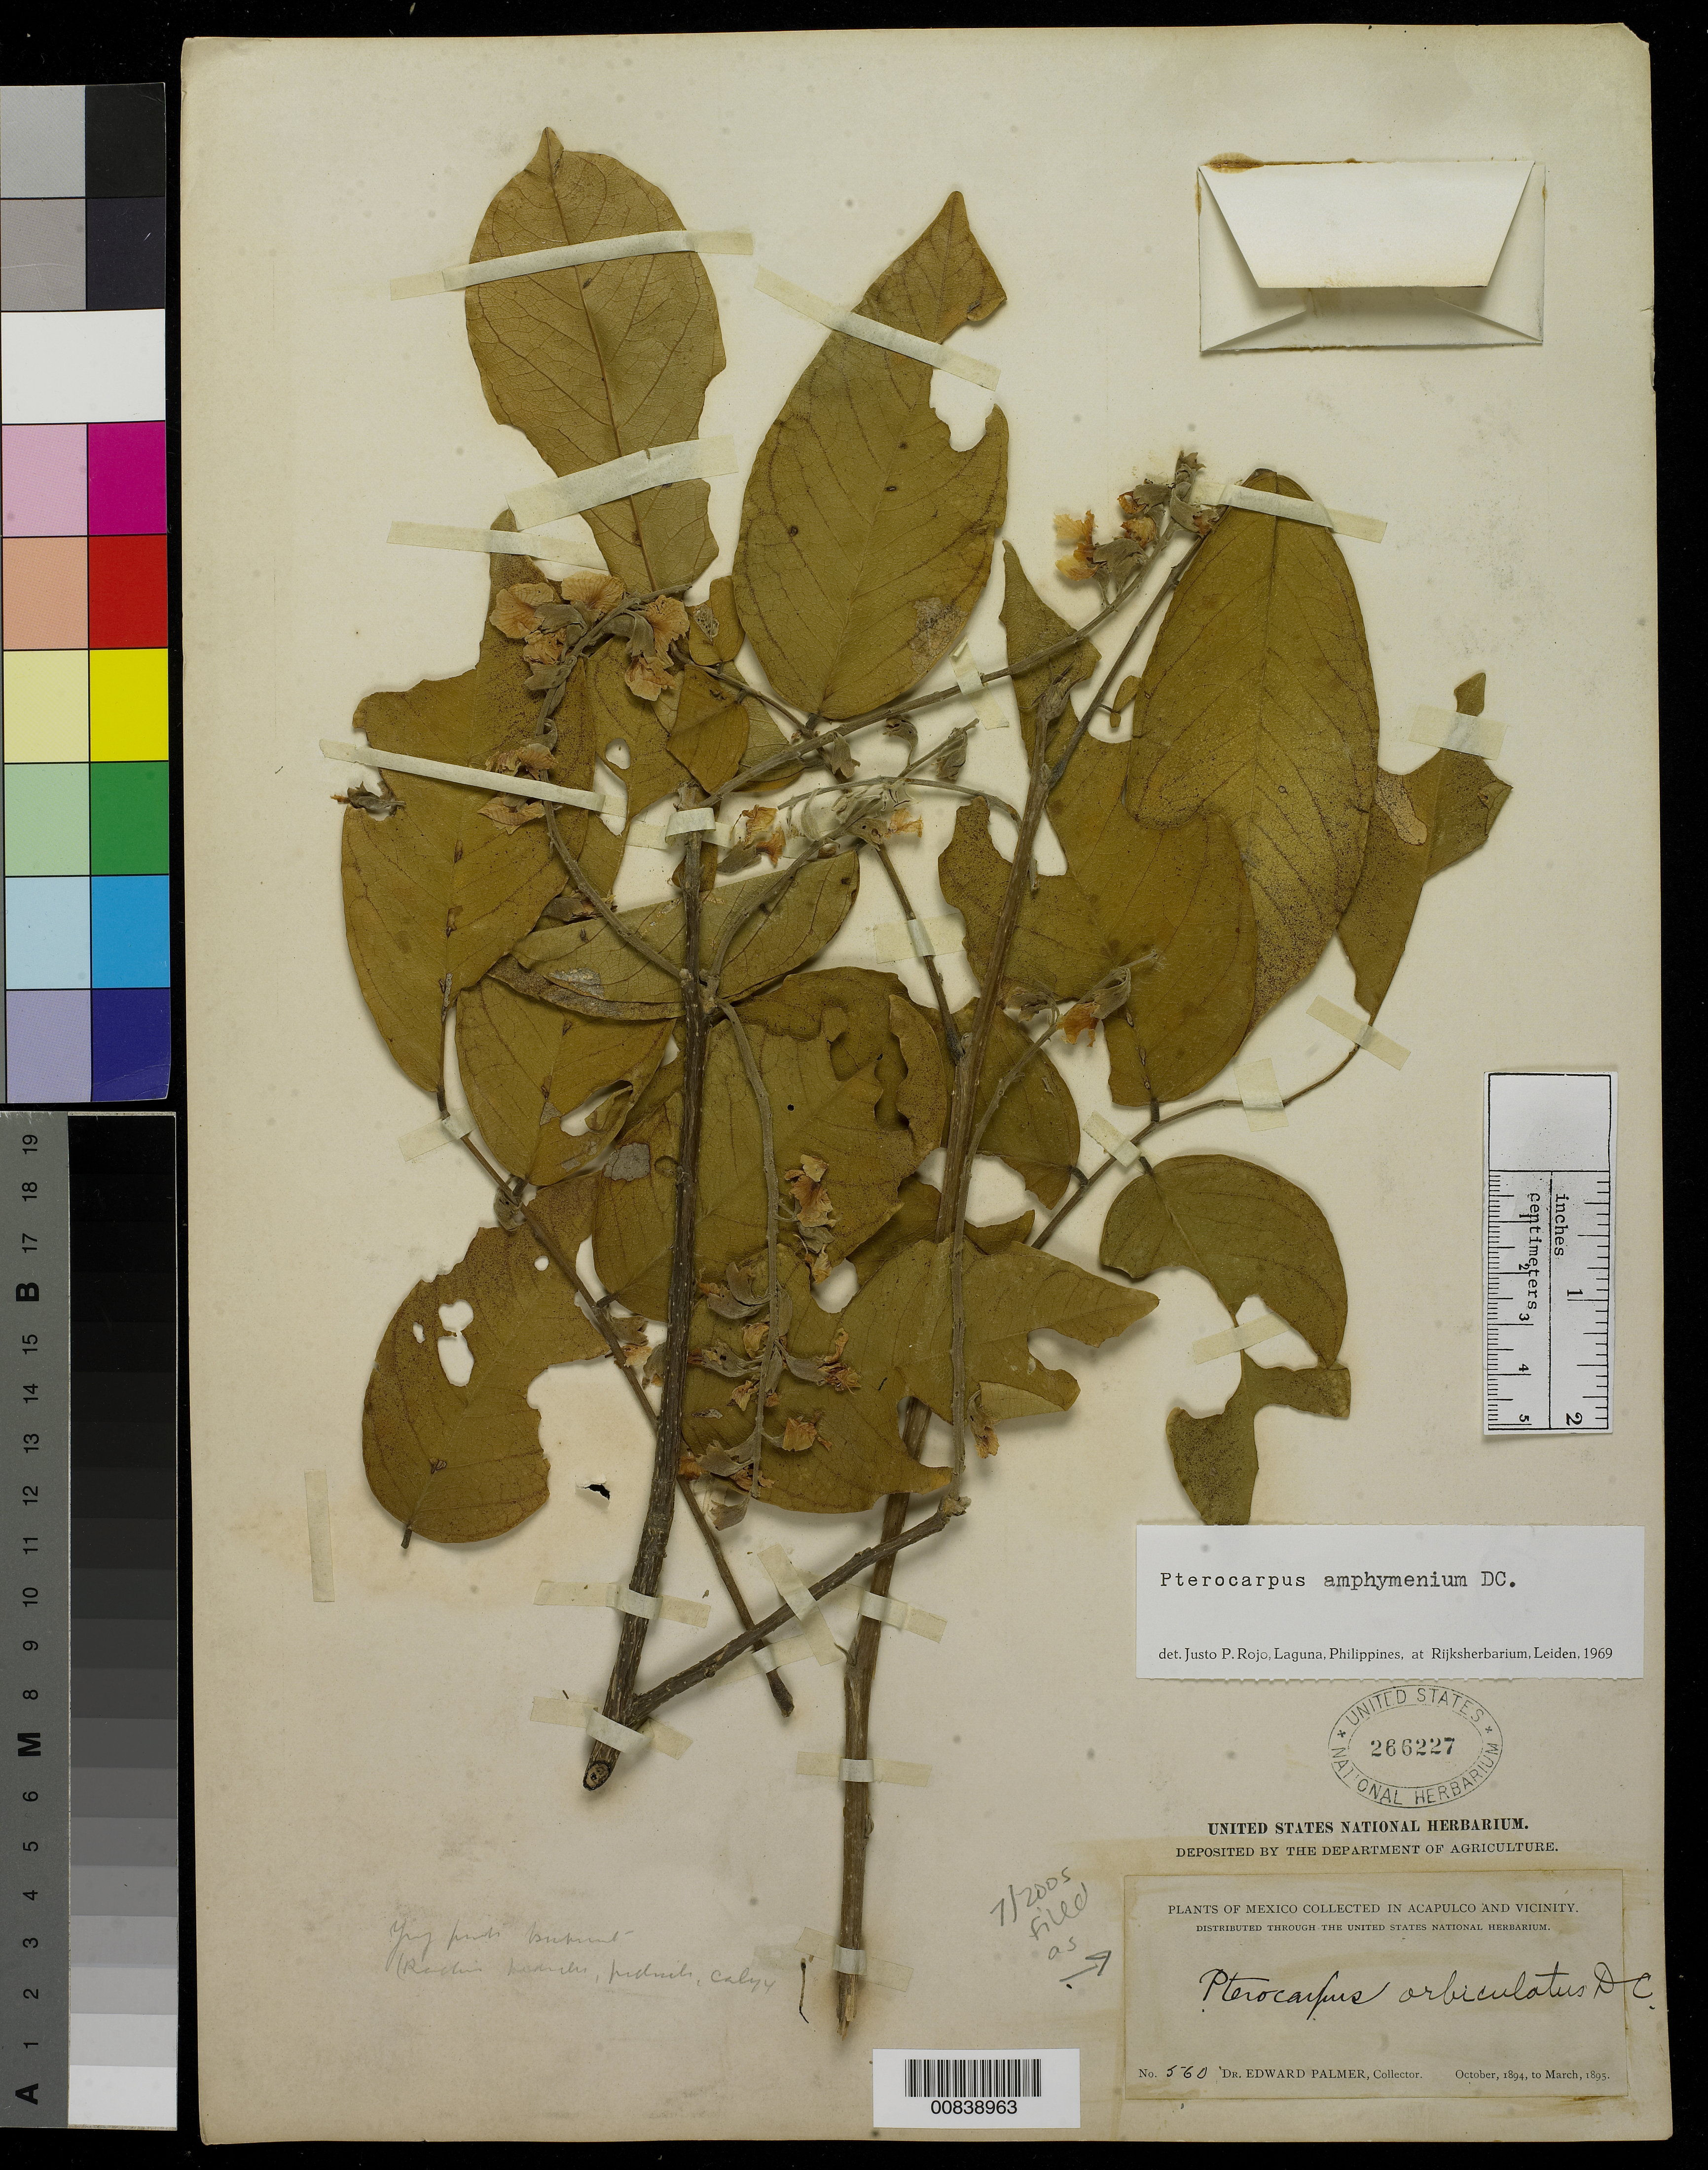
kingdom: Plantae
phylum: Tracheophyta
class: Magnoliopsida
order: Fabales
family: Fabaceae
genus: Pterocarpus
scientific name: Pterocarpus orbiculatus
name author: DC.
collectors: E. Palmer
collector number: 560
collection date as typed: Oct 1894 to -- Mar 1895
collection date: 1894-10/1895-03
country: Mexico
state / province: Guerrero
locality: Acapulco, Guerrero and vicinity.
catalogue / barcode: US 266227